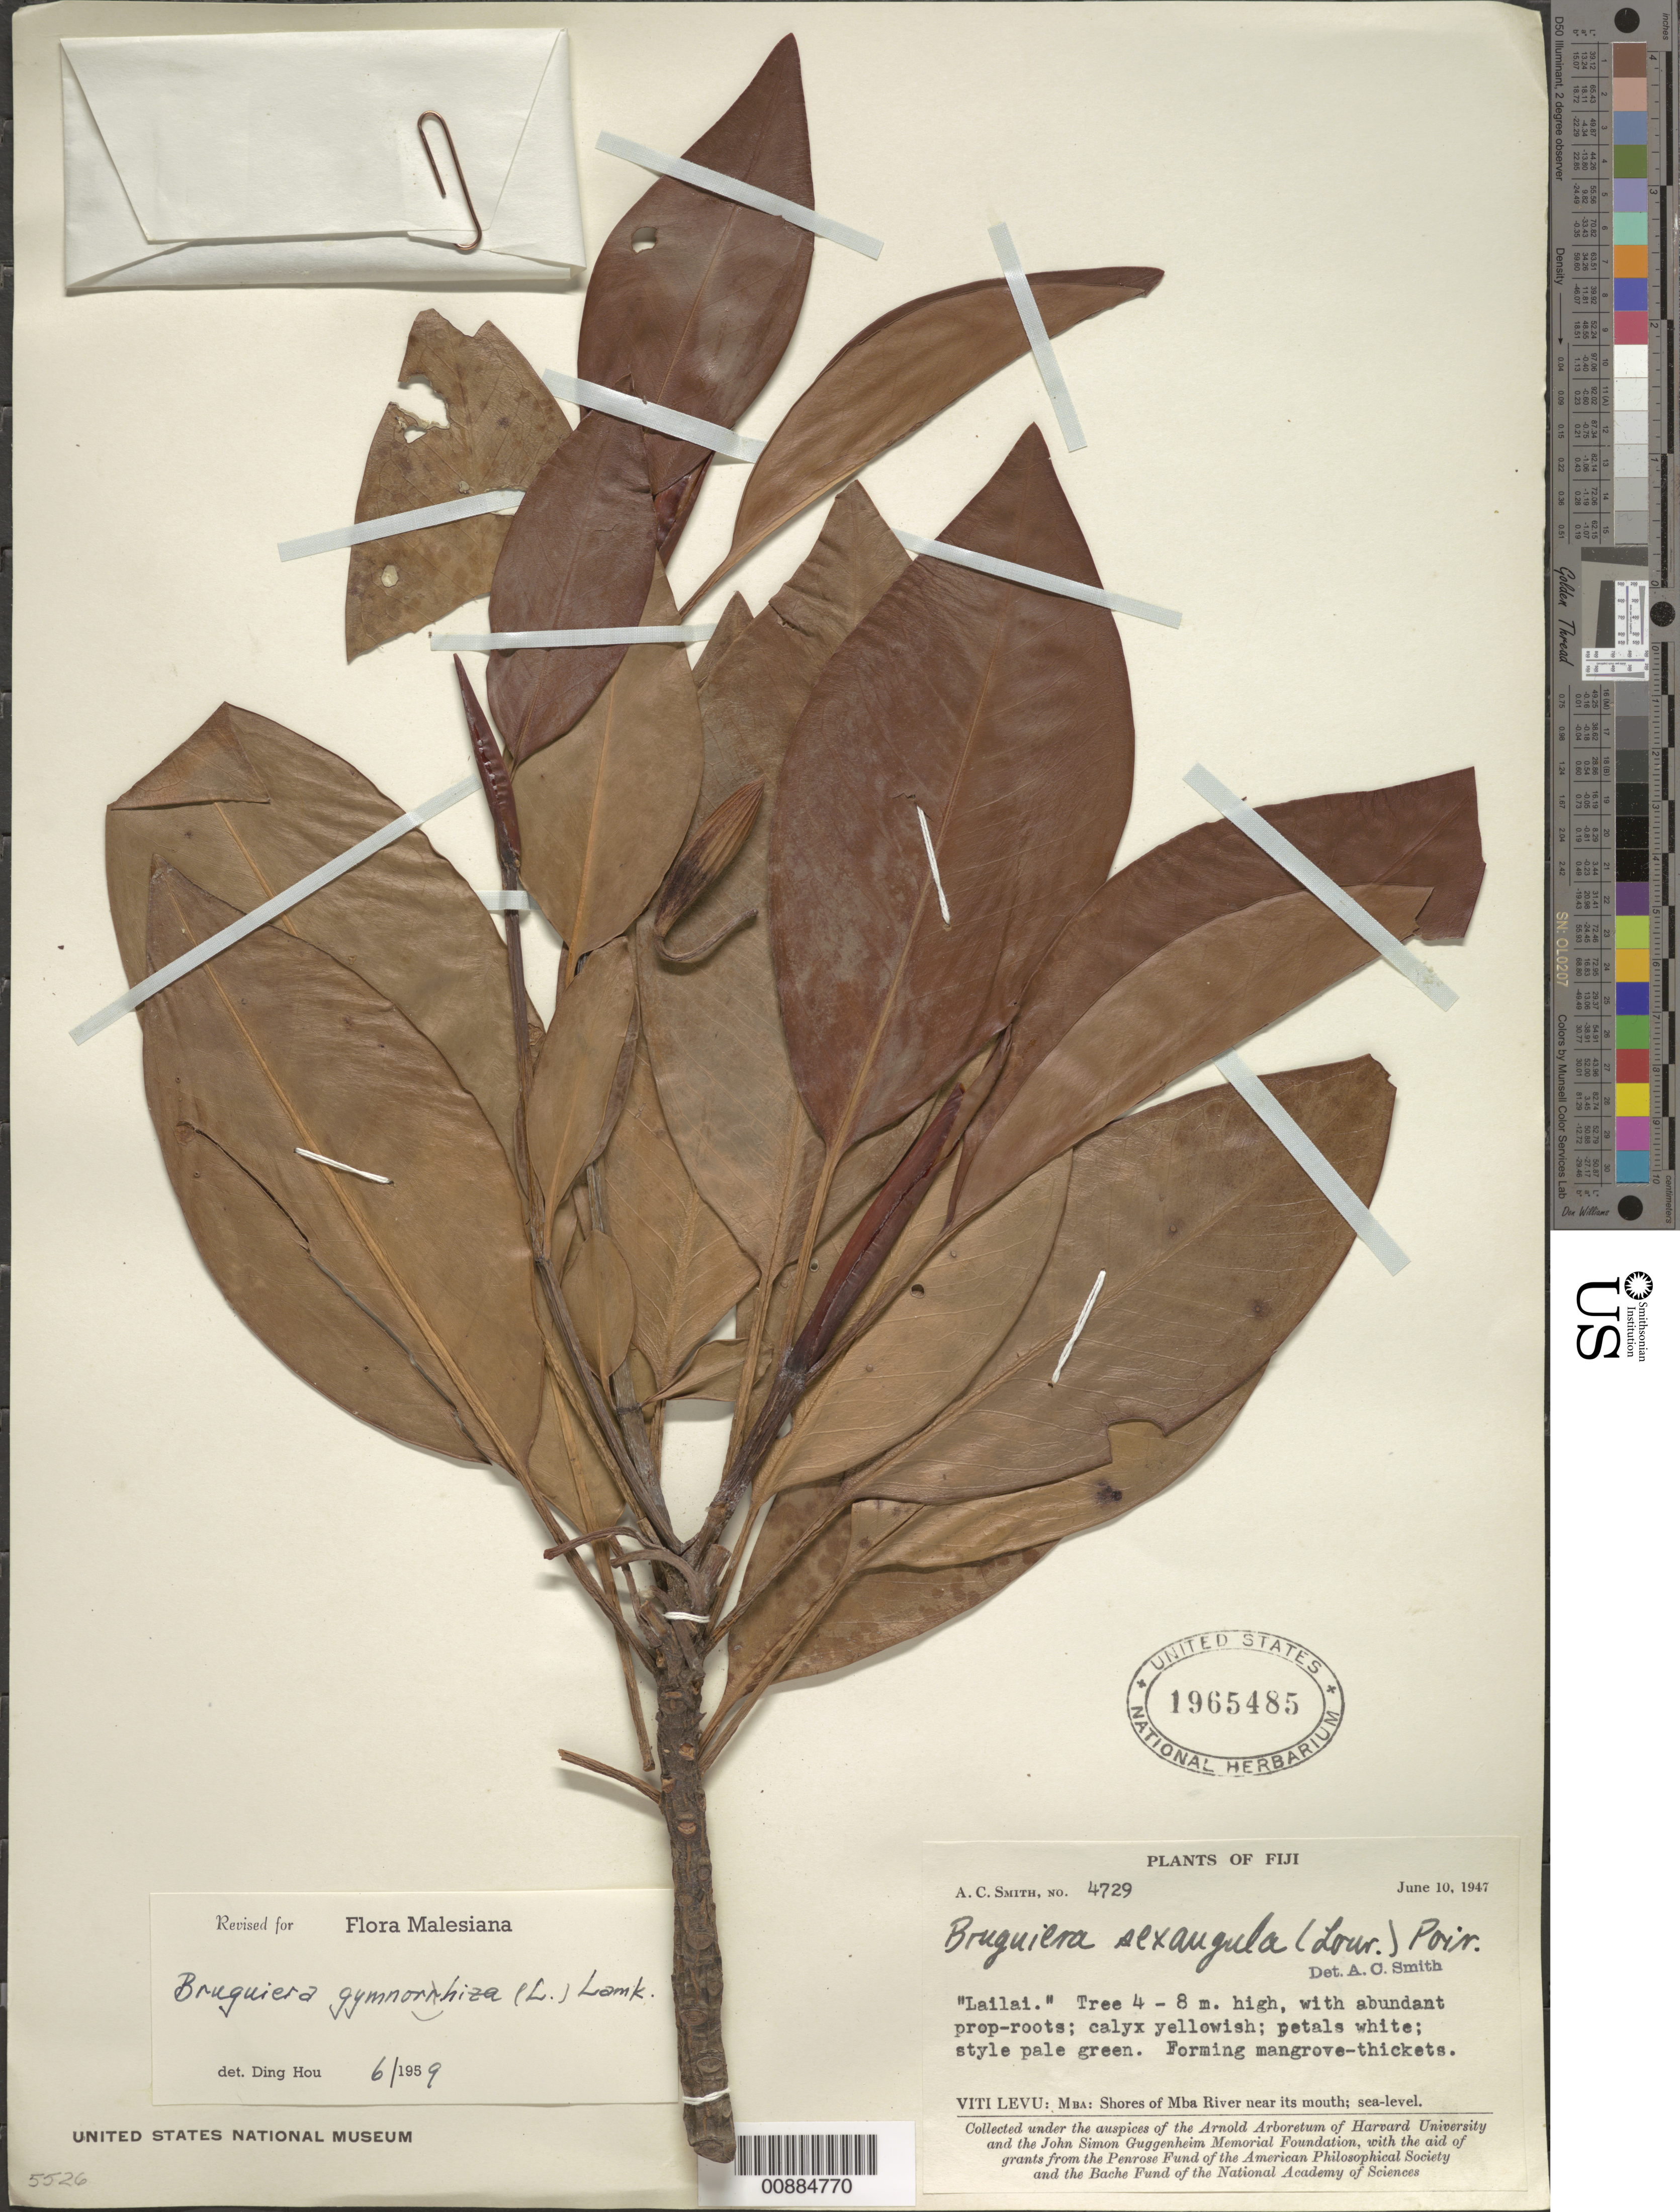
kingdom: Plantae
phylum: Tracheophyta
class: Magnoliopsida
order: Malpighiales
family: Rhizophoraceae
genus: Bruguiera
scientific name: Bruguiera gymnorhiza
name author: (L.) Savigny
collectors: C. A. Smith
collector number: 4729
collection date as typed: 10 Jun 1947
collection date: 1947-06-10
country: Fiji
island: Viti Levu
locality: Mba; shores of Mba River near its mouth.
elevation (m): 0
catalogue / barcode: US 1965485